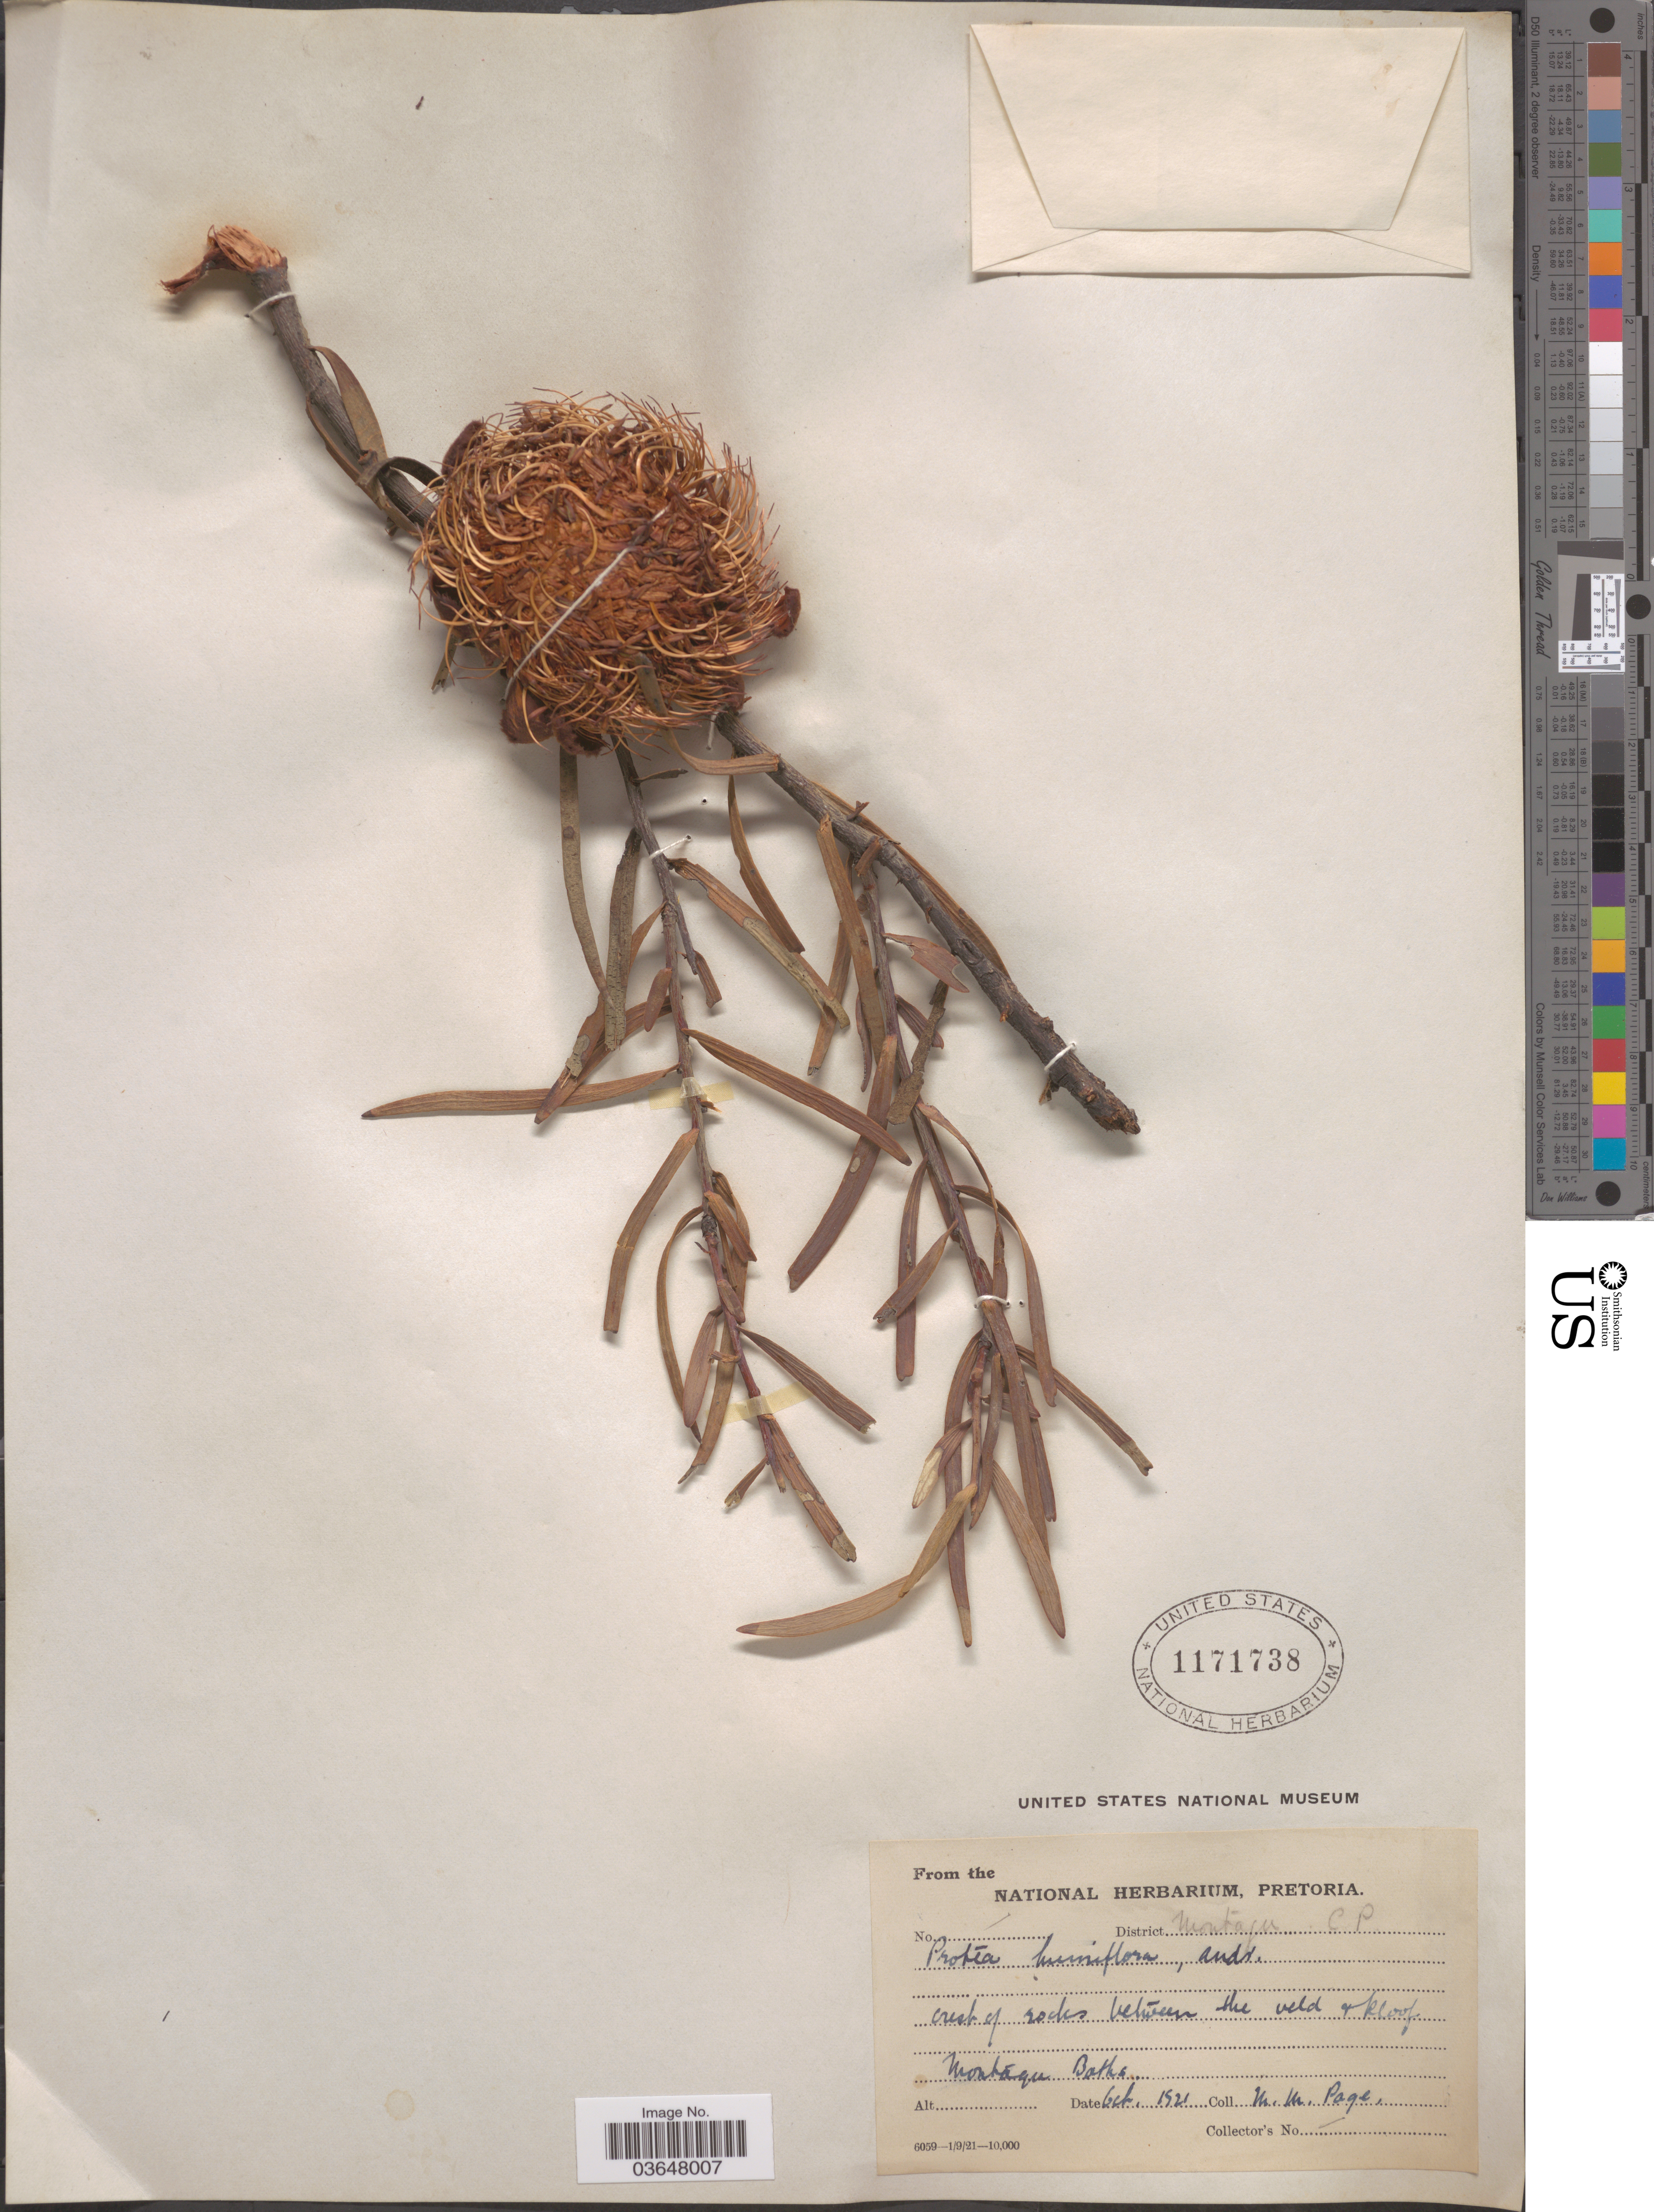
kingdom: Plantae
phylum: Tracheophyta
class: Magnoliopsida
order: Proteales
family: Proteaceae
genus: Protea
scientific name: Protea humiflora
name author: Andrews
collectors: M. Page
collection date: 1921-10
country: South Africa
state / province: Western Cape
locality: District Montaqu, C.P. Crest of rocks between the veld & kloof. Montáqu Baths.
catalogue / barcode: US 1171738